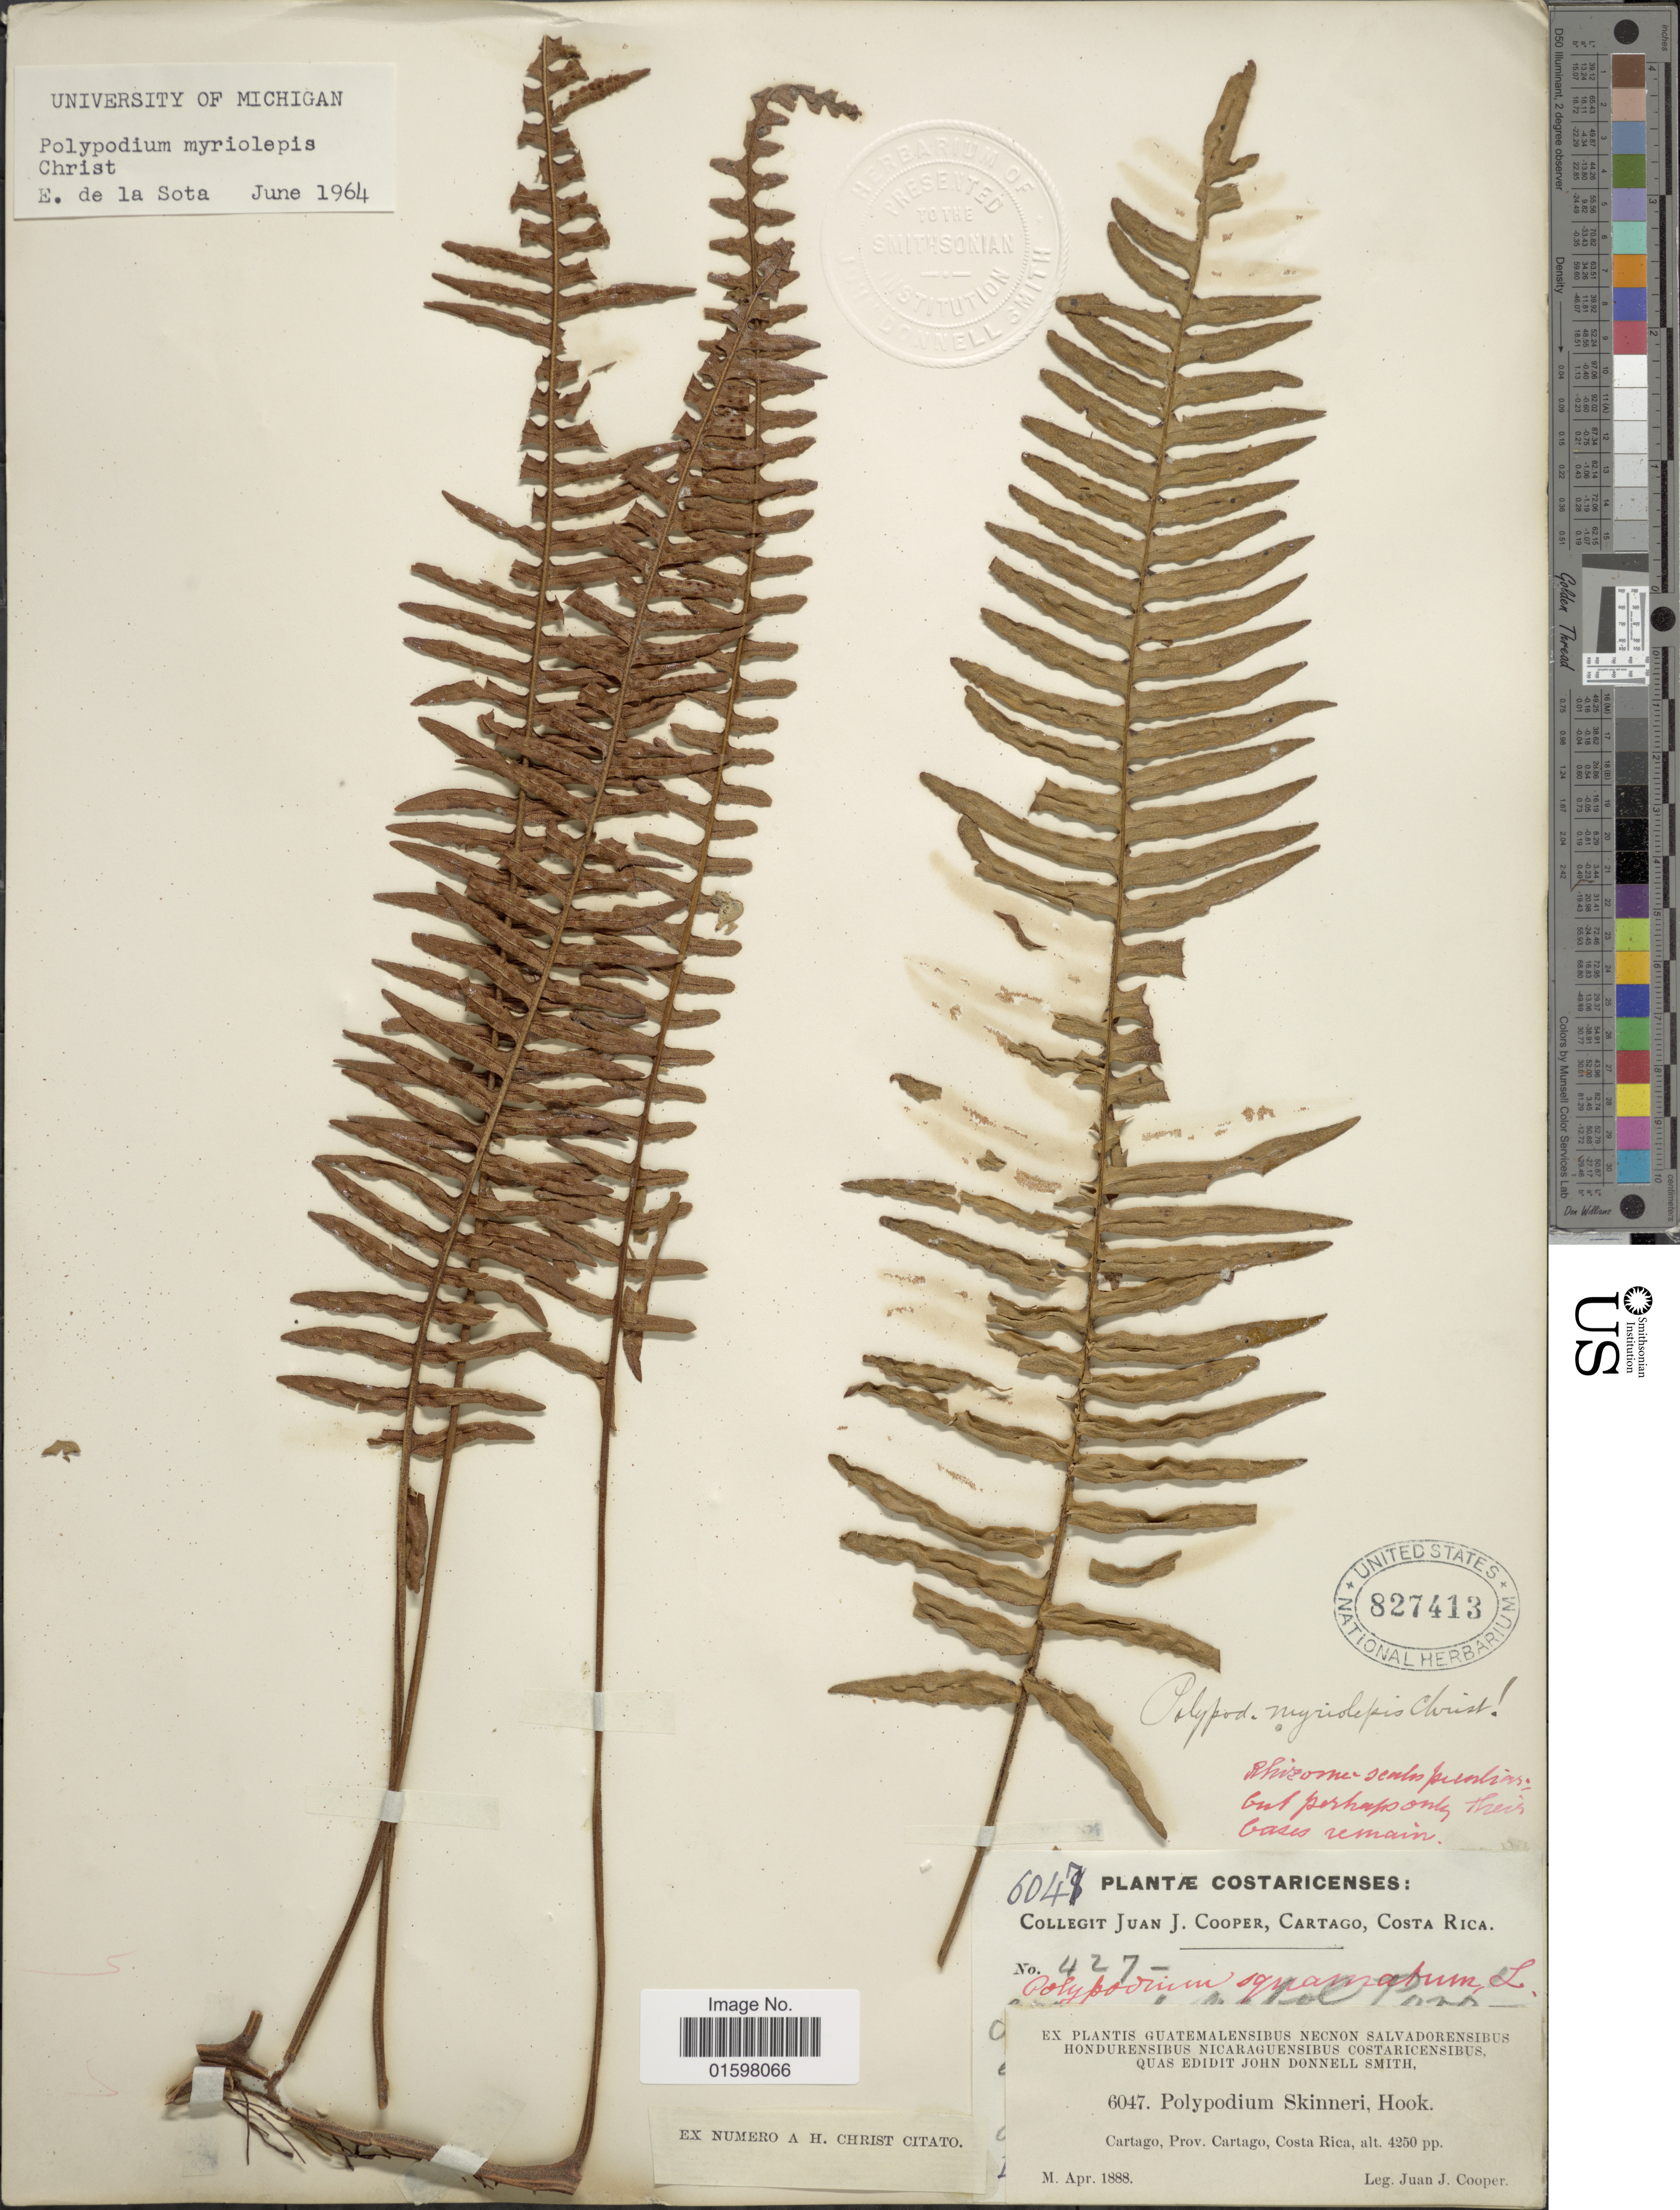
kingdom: Plantae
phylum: Tracheophyta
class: Polypodiopsida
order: Polypodiales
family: Polypodiaceae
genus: Pleopeltis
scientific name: Pleopeltis myriolepis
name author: (Christ) A.R. Sm. & Tejero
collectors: J. J. Cooper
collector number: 6047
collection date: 1888-04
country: Costa Rica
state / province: Cartago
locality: Cartago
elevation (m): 1295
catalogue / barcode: US 827413